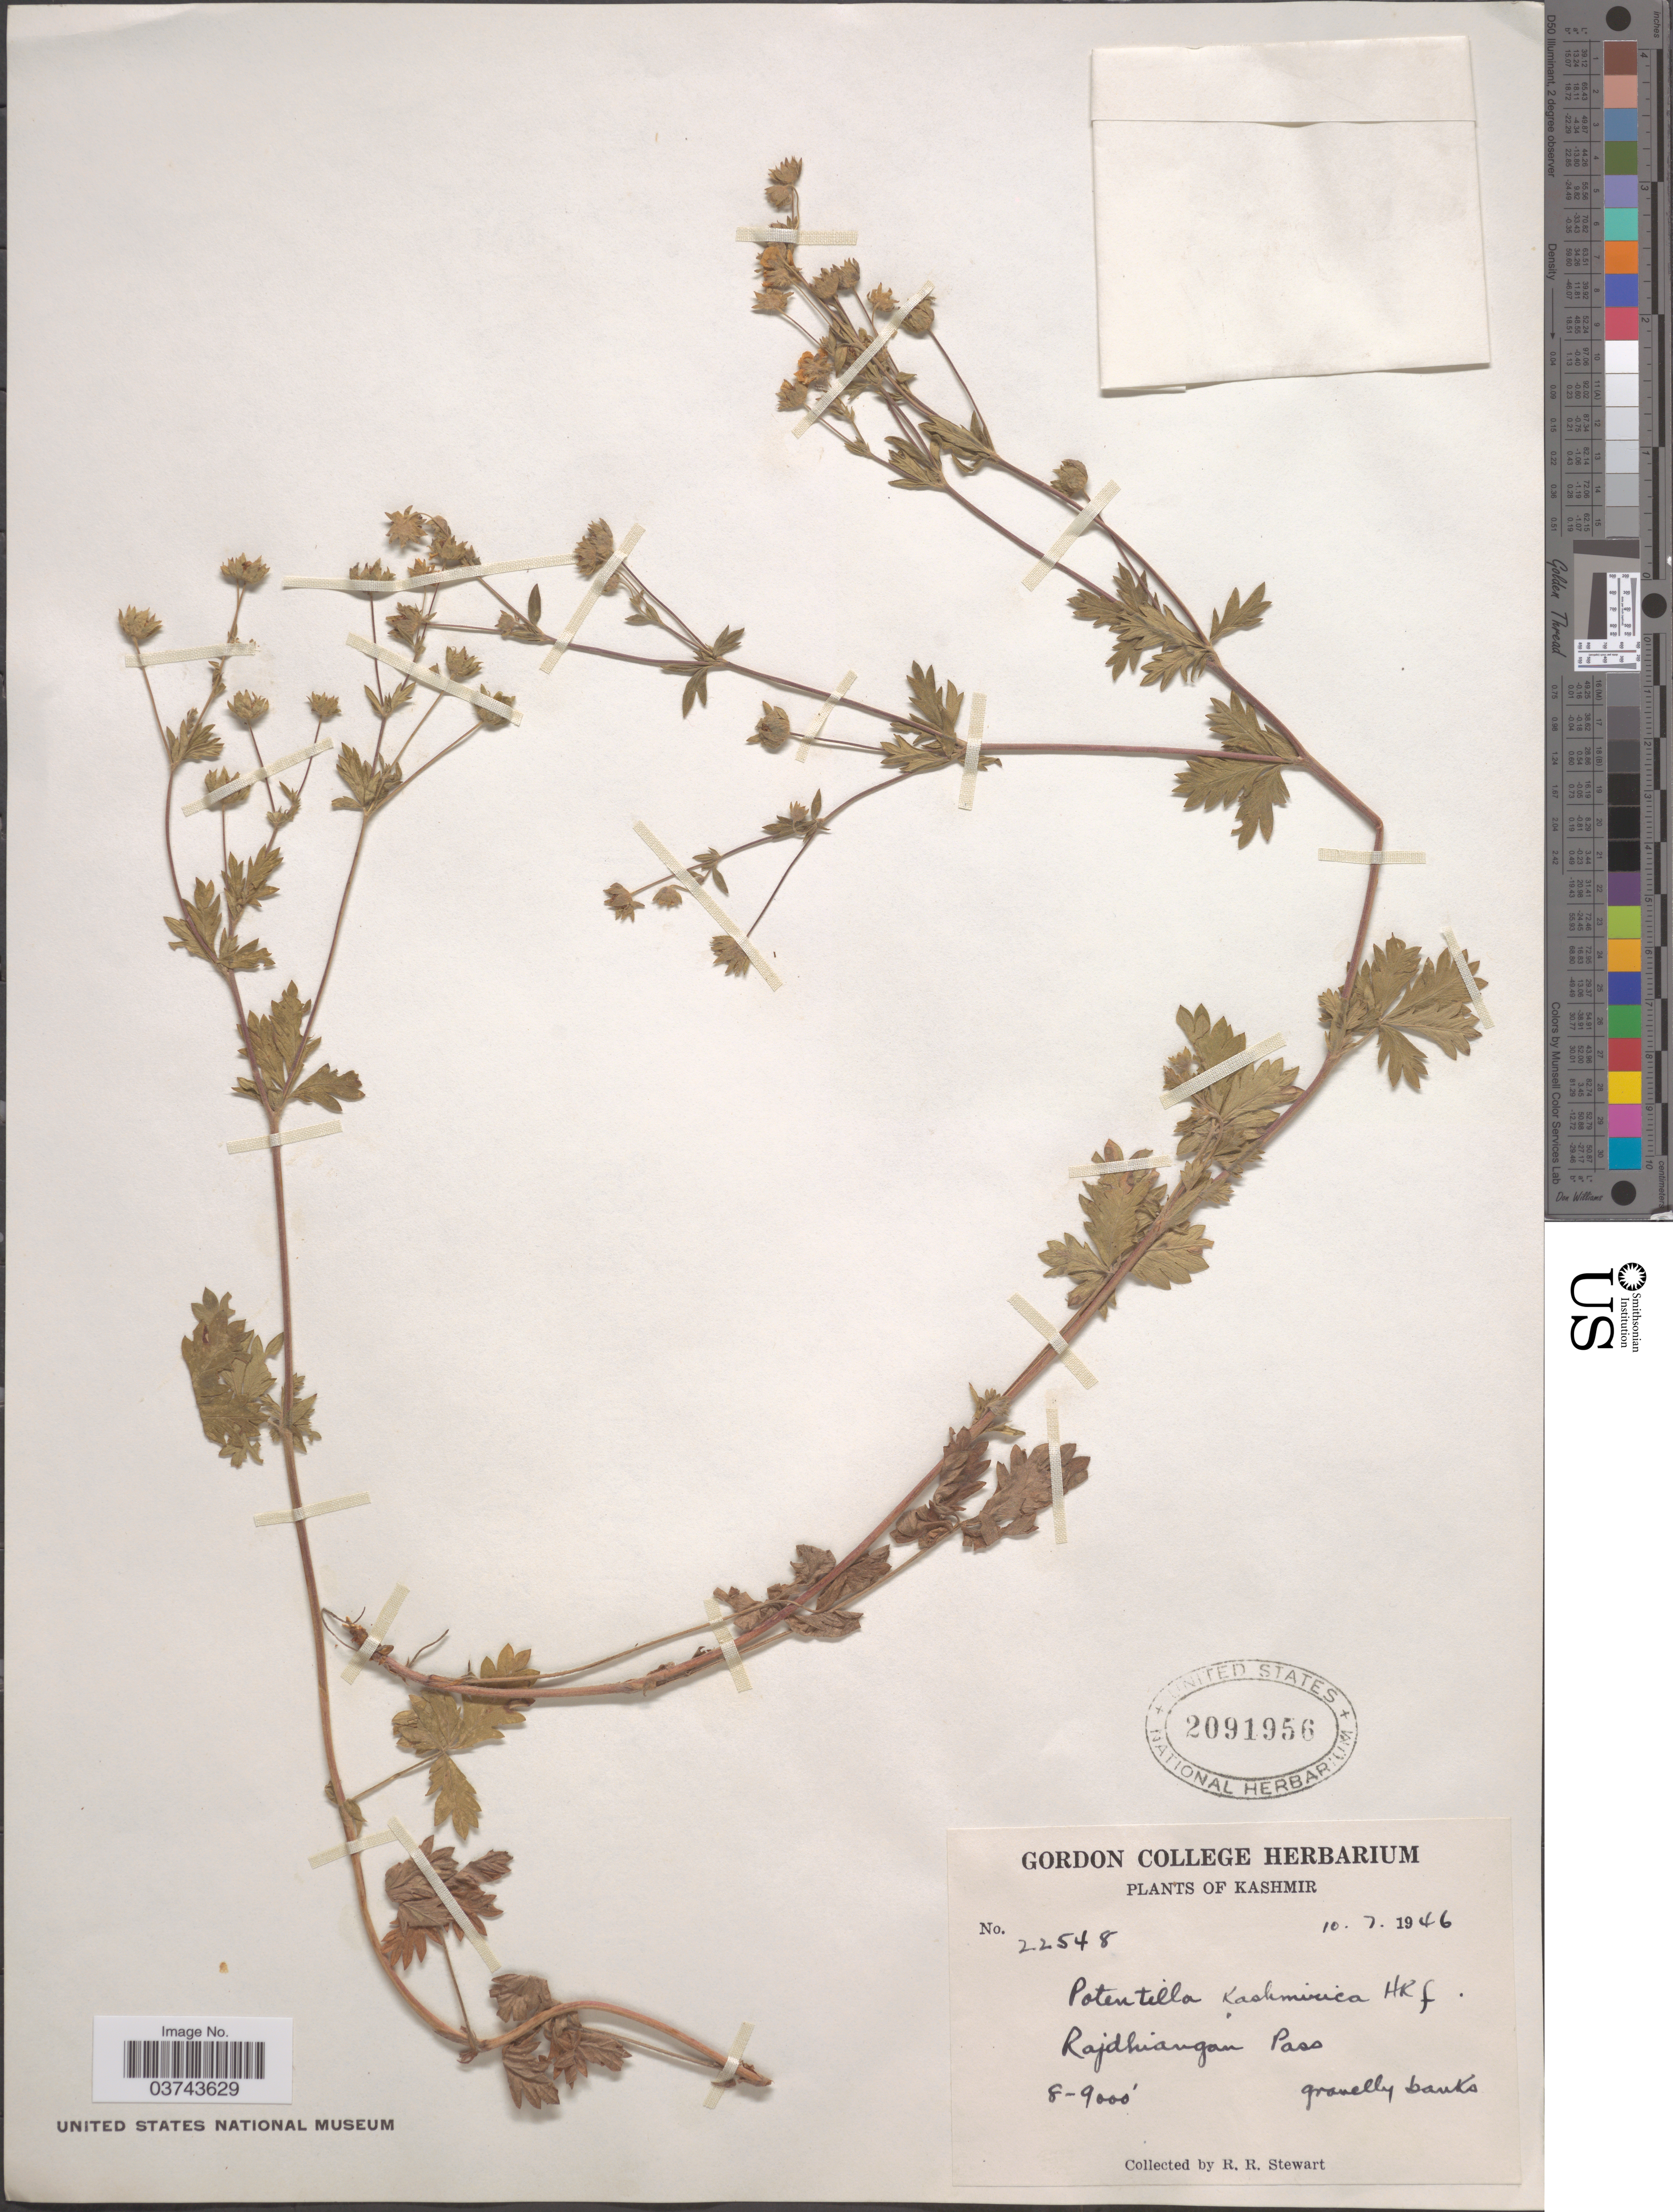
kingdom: Plantae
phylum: Tracheophyta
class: Magnoliopsida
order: Rosales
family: Rosaceae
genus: Potentilla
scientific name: Potentilla kashmirica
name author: Hook. f.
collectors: R. Stewart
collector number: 22548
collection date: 1946-07-10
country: India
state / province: Jammu and Kashmir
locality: Kashmir. Rajdhiangan Pass.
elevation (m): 2438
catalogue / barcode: US 2091956